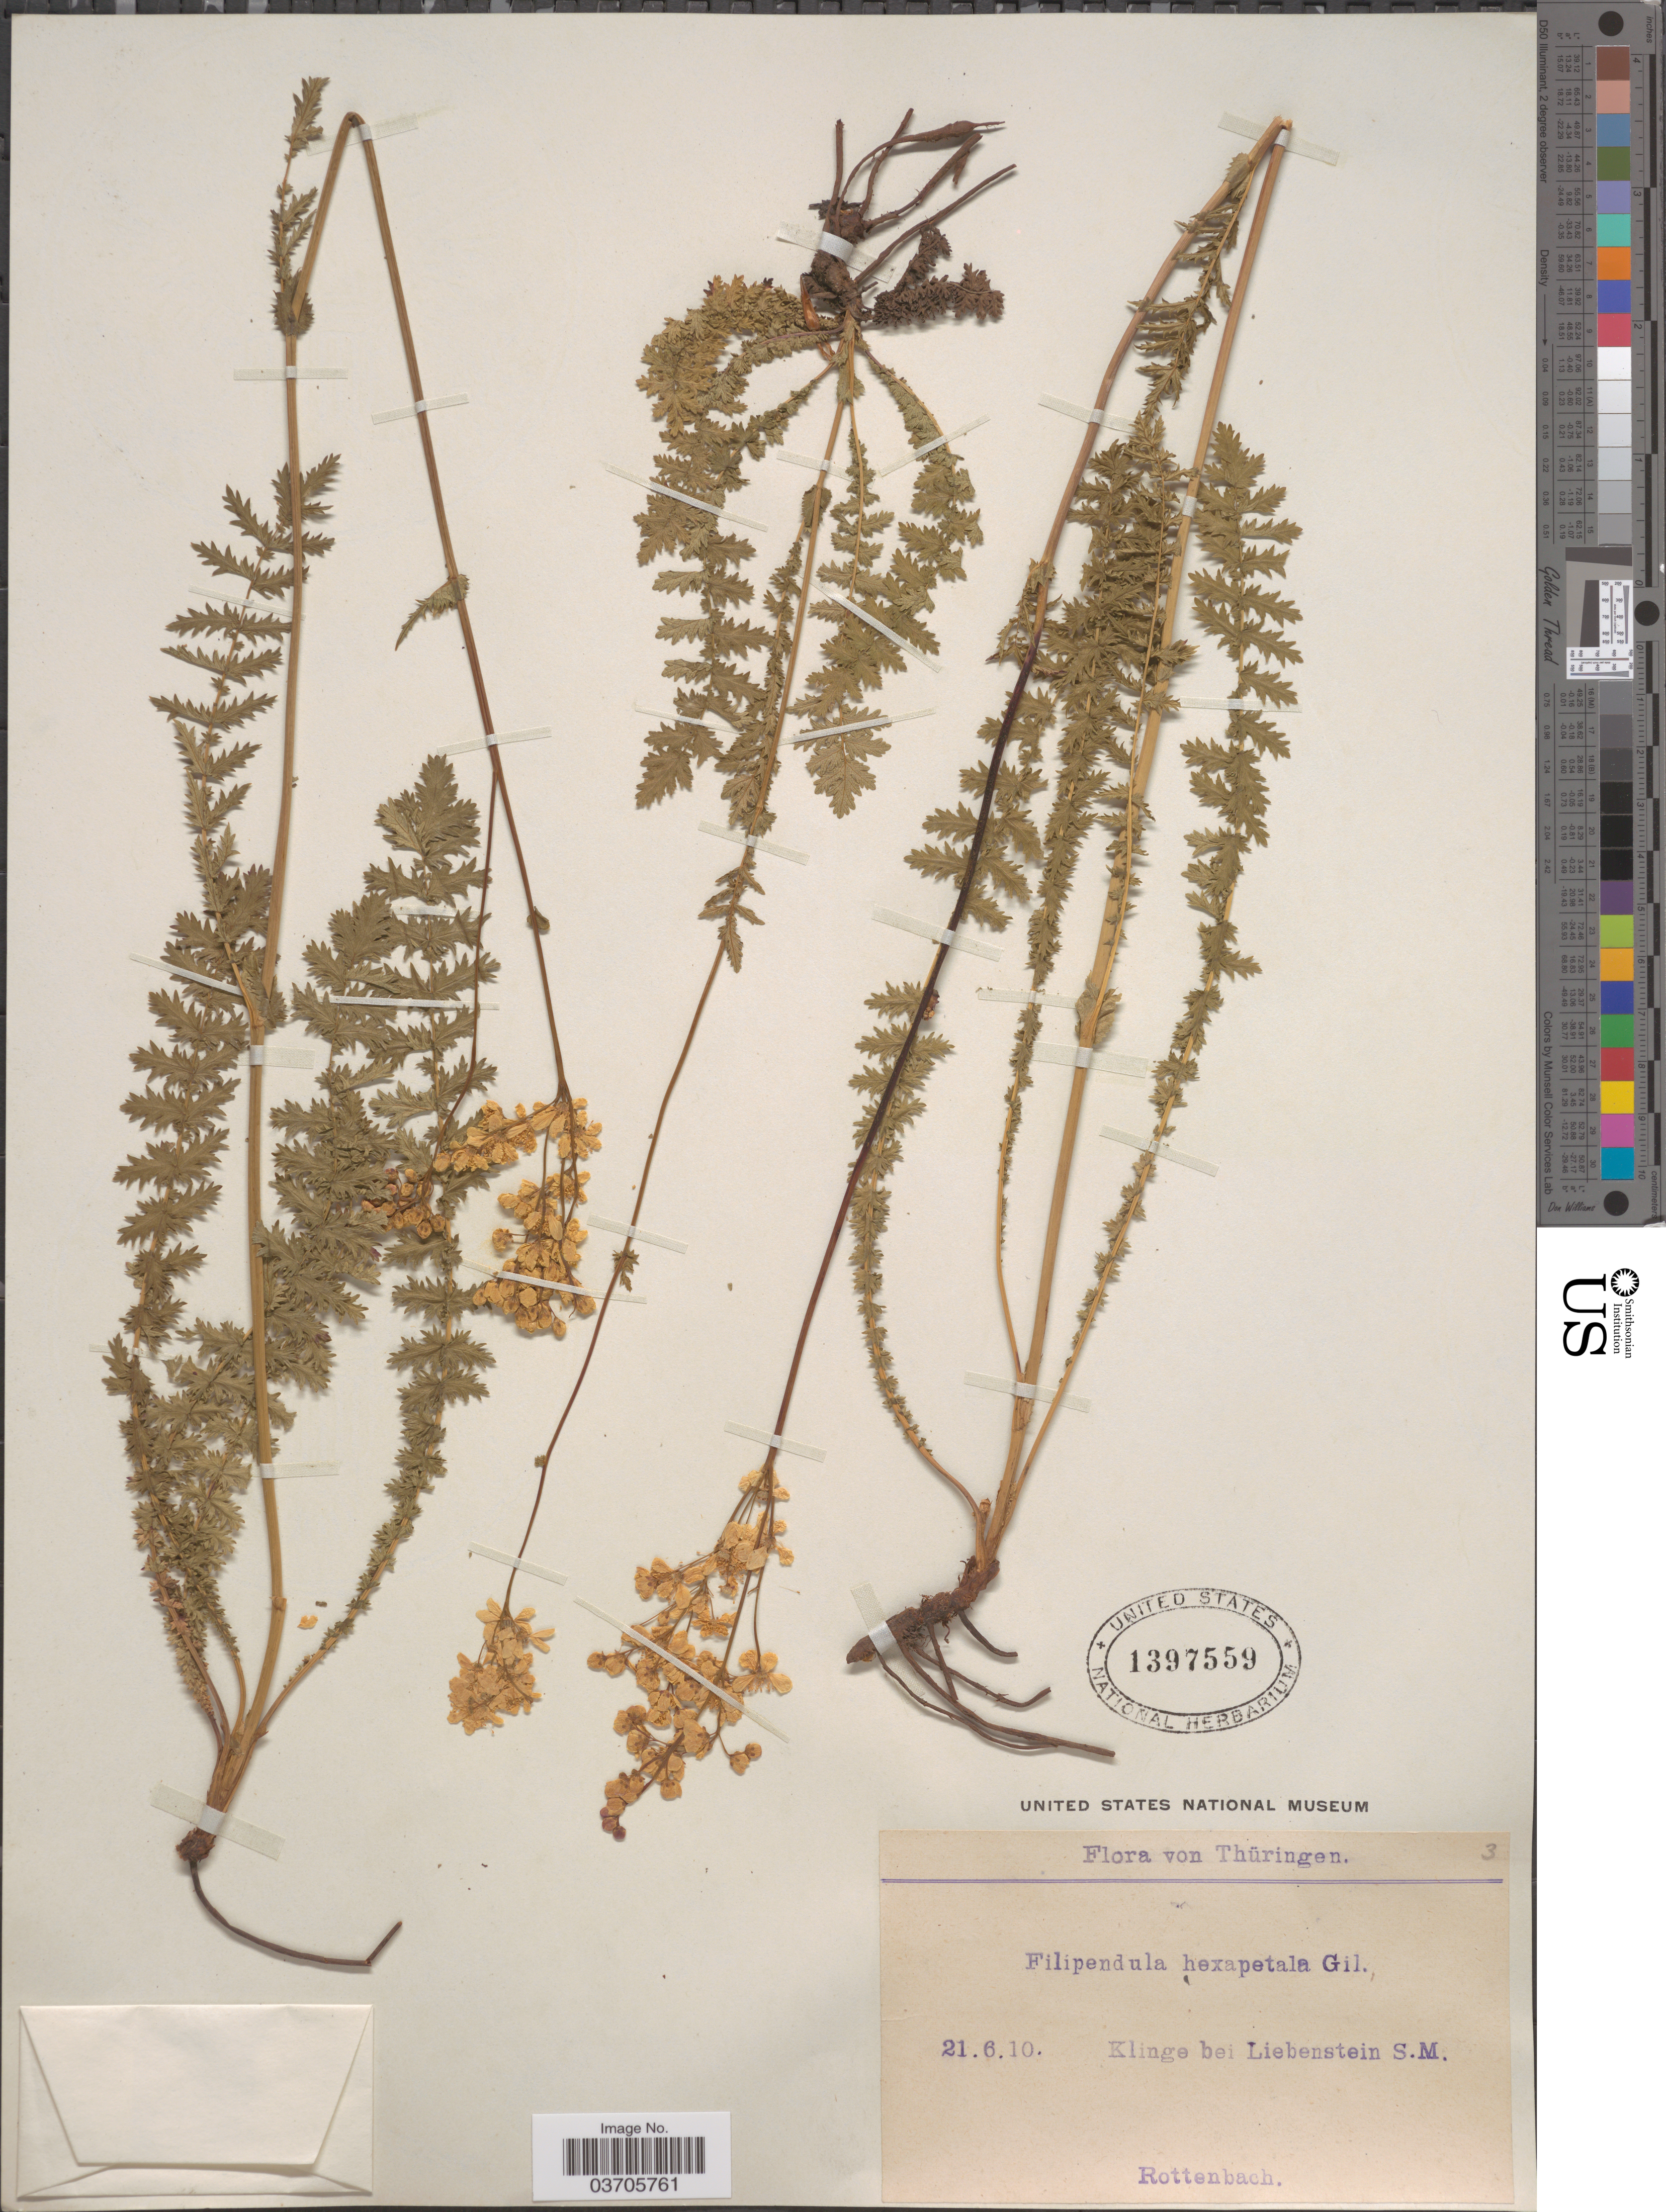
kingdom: Plantae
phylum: Tracheophyta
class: Magnoliopsida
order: Rosales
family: Rosaceae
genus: Filipendula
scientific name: Filipendula hexapetala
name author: Gilib.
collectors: Rottenbach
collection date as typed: Transcribed d/m/y: 21/6/10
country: Germany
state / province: Thuringia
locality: Klinge bei Liebenstein S.M.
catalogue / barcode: US 1397559